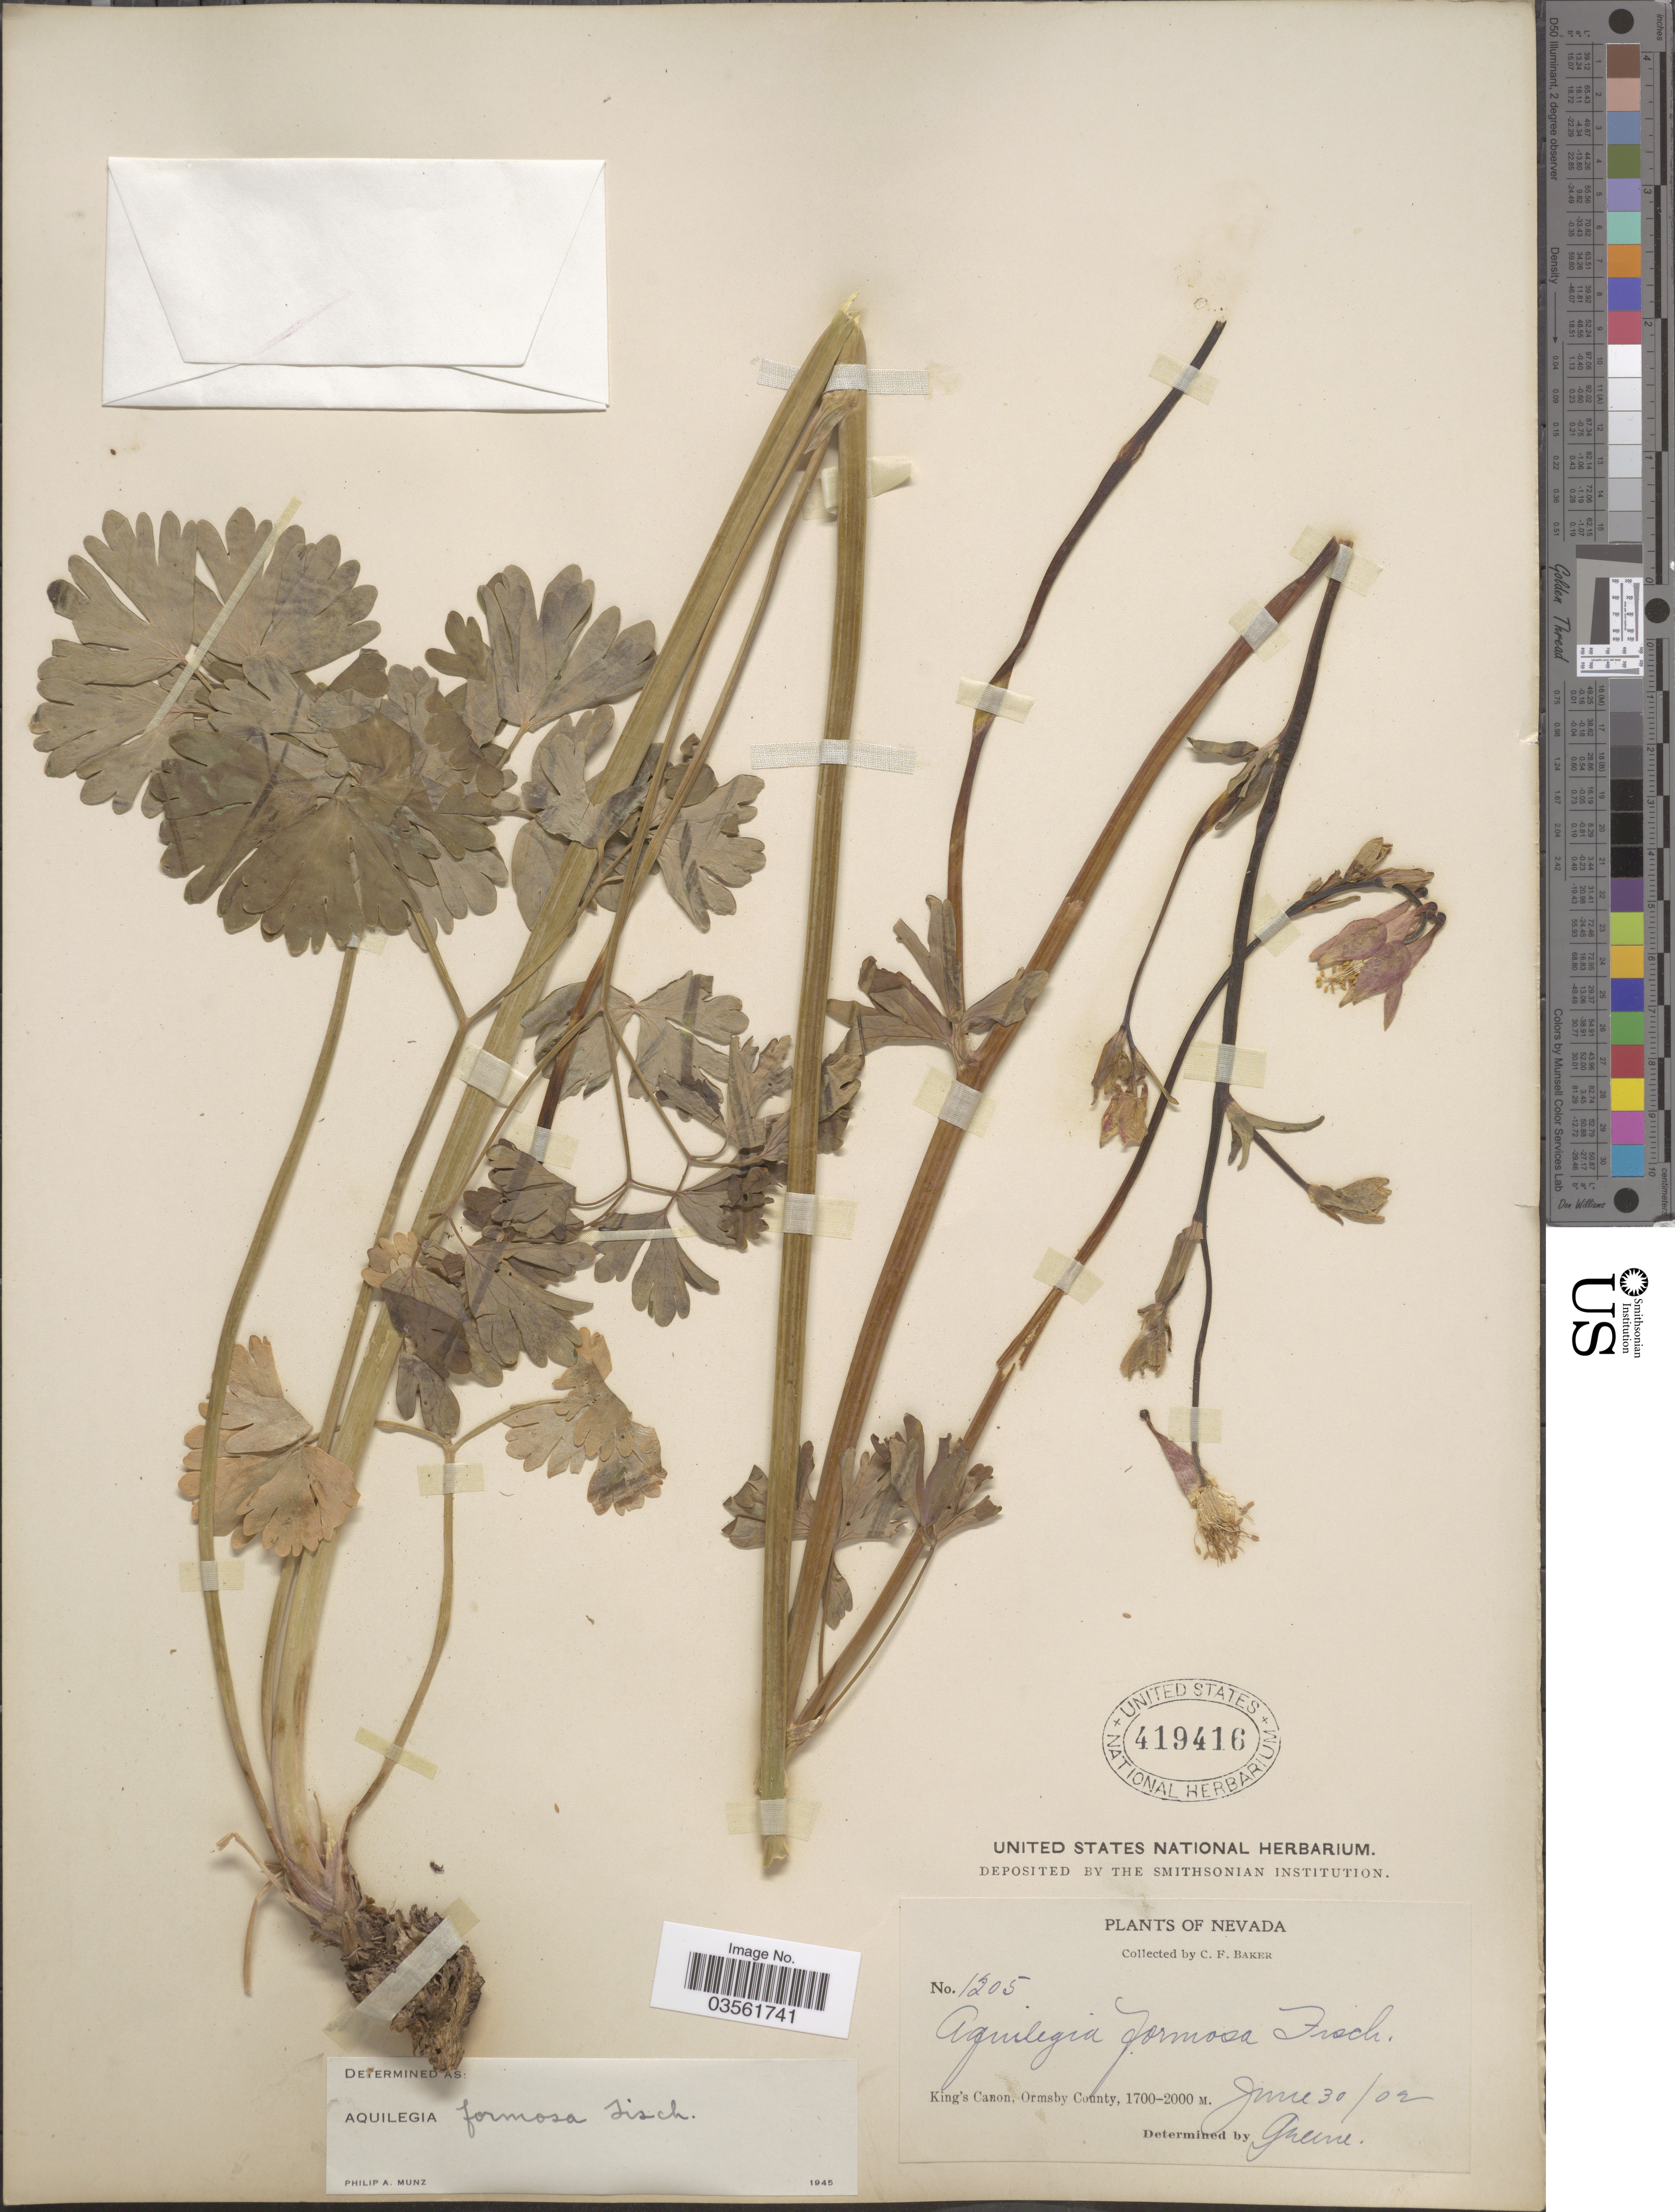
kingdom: Plantae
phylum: Tracheophyta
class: Magnoliopsida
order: Ranunculales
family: Ranunculaceae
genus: Aquilegia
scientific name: Aquilegia formosa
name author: Fisch. ex DC.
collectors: C. F. Baker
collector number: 1205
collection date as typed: Transcribed d/m/y: 30/6/2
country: United States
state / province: Nevada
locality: King's Canon, Ormsby County.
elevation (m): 1700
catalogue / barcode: US 419416